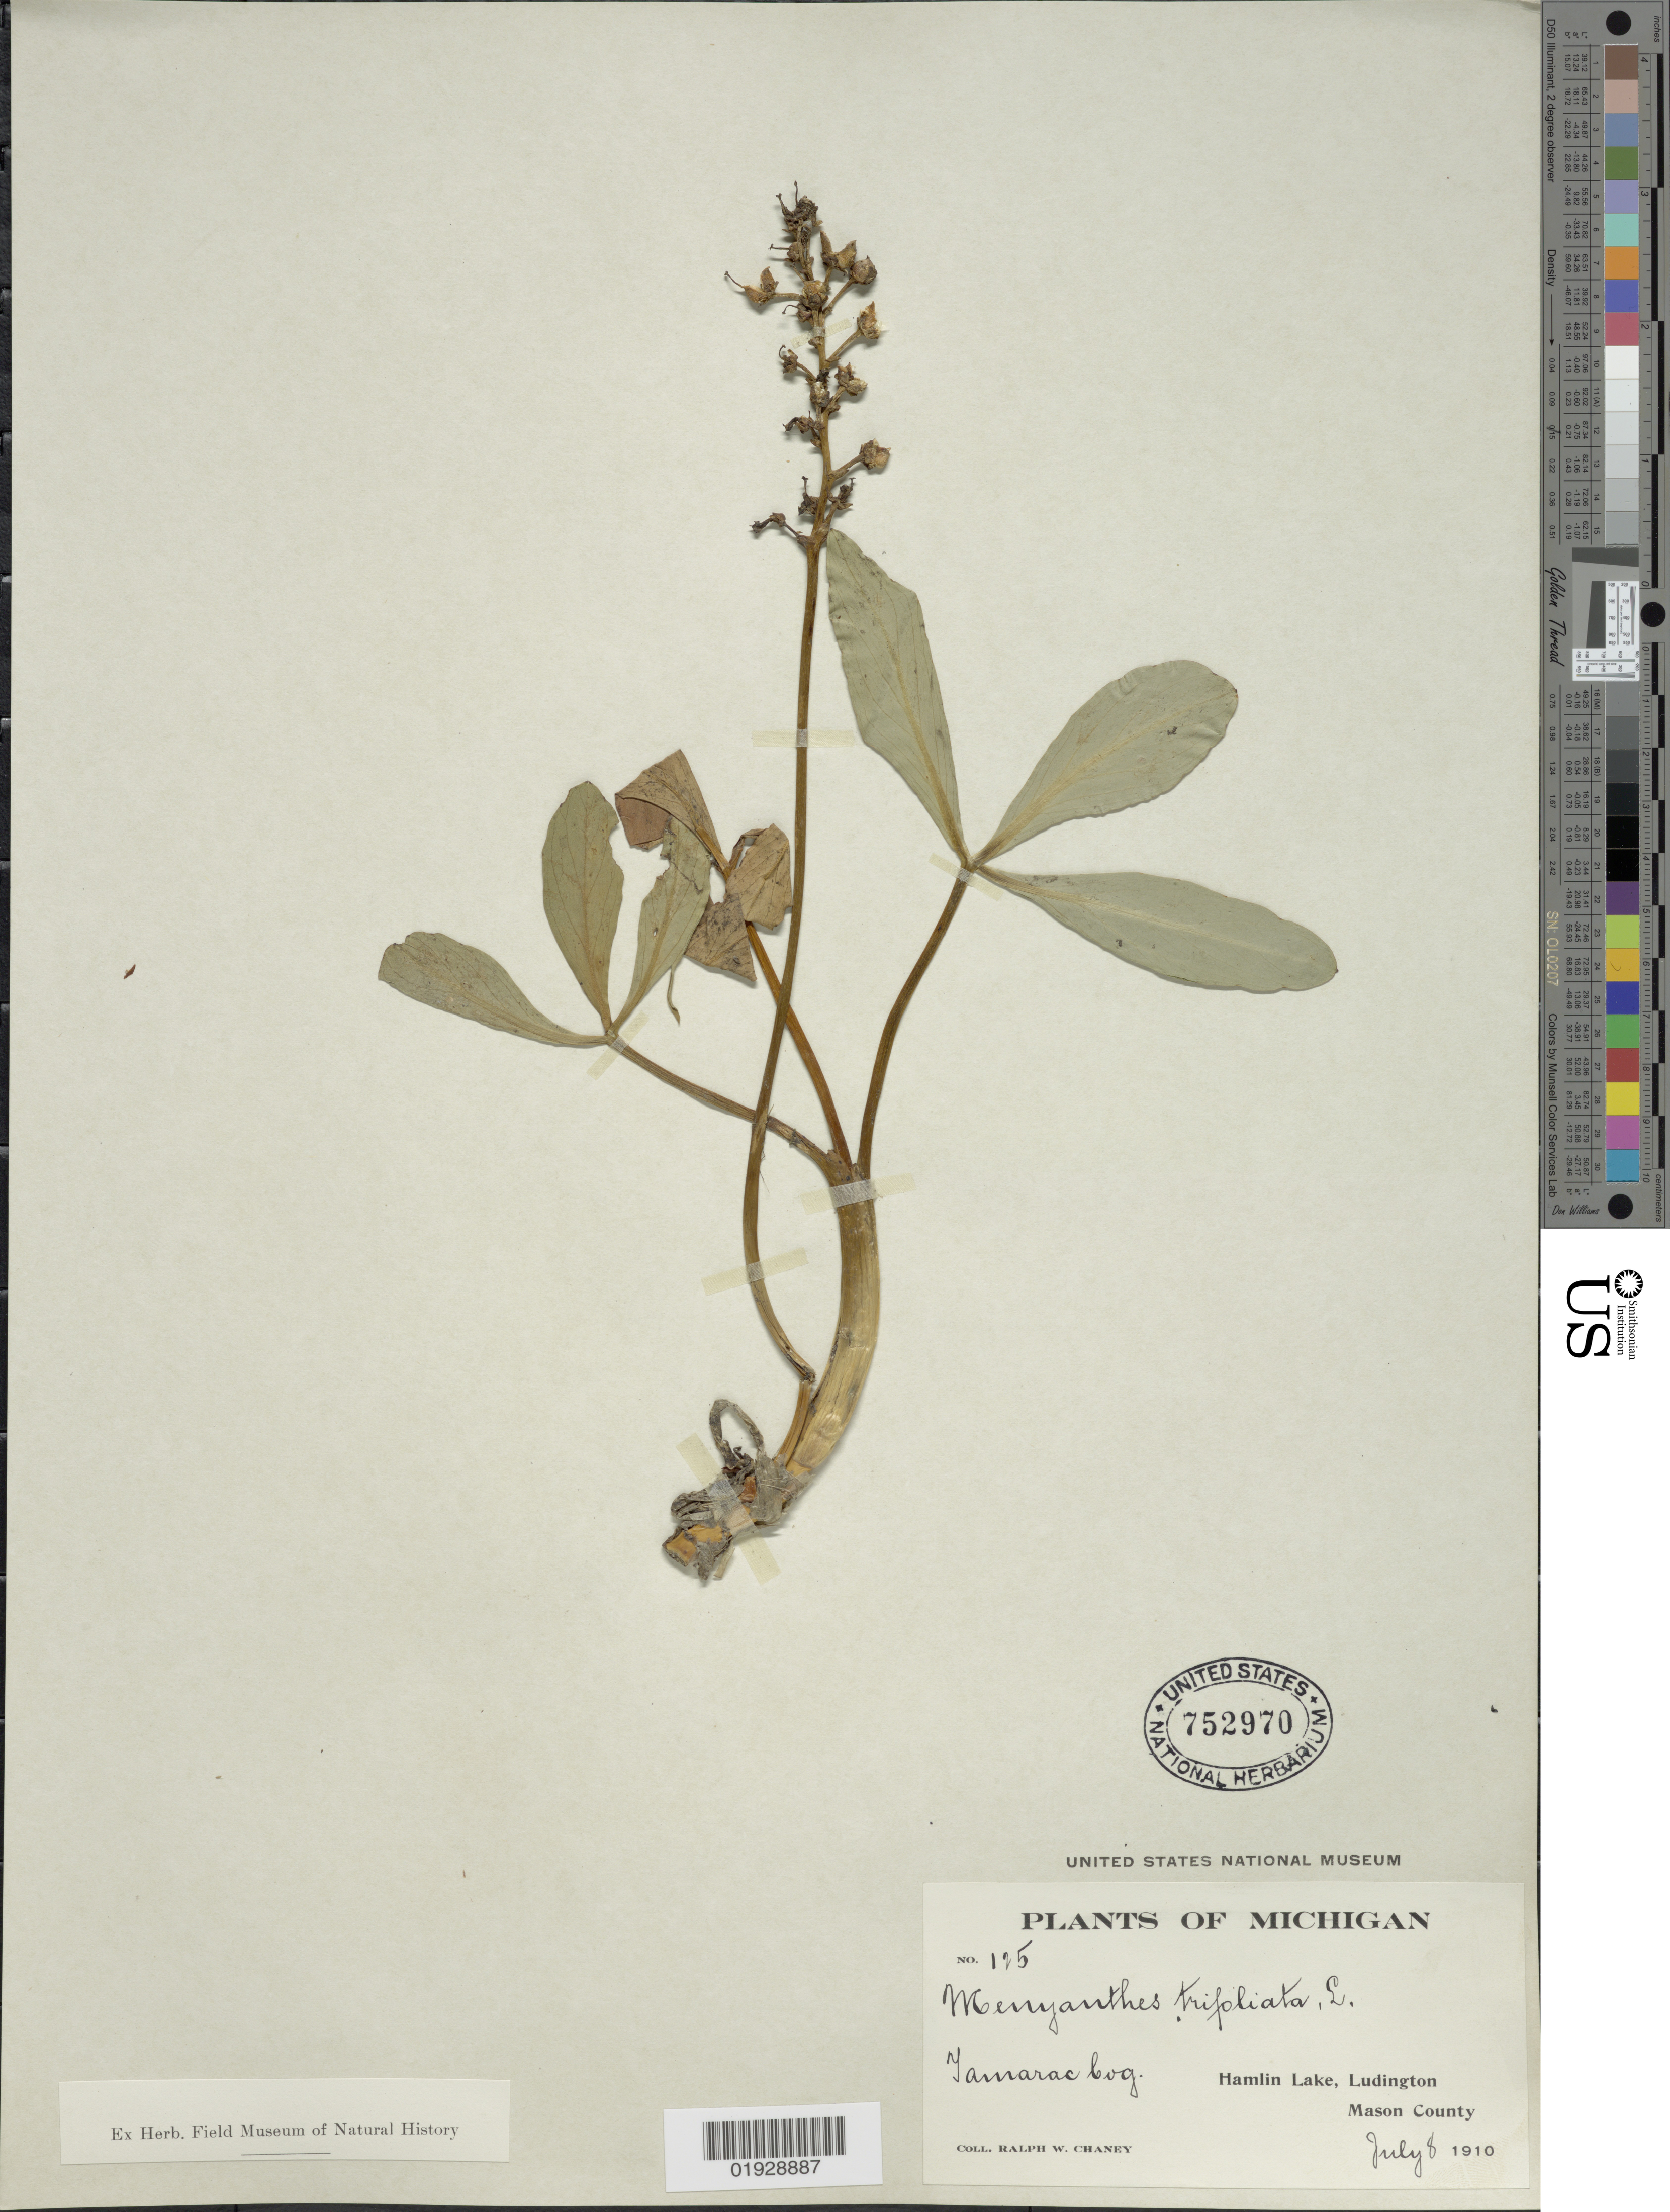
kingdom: Plantae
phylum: Tracheophyta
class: Magnoliopsida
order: Asterales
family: Menyanthaceae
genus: Menyanthes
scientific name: Menyanthes trifoliata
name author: L.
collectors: R. Chaney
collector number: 125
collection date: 1910-07-08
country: United States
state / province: Michigan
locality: Tamarac bog, Hamlin Lake, Ludington, Mason County.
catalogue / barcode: US 752970